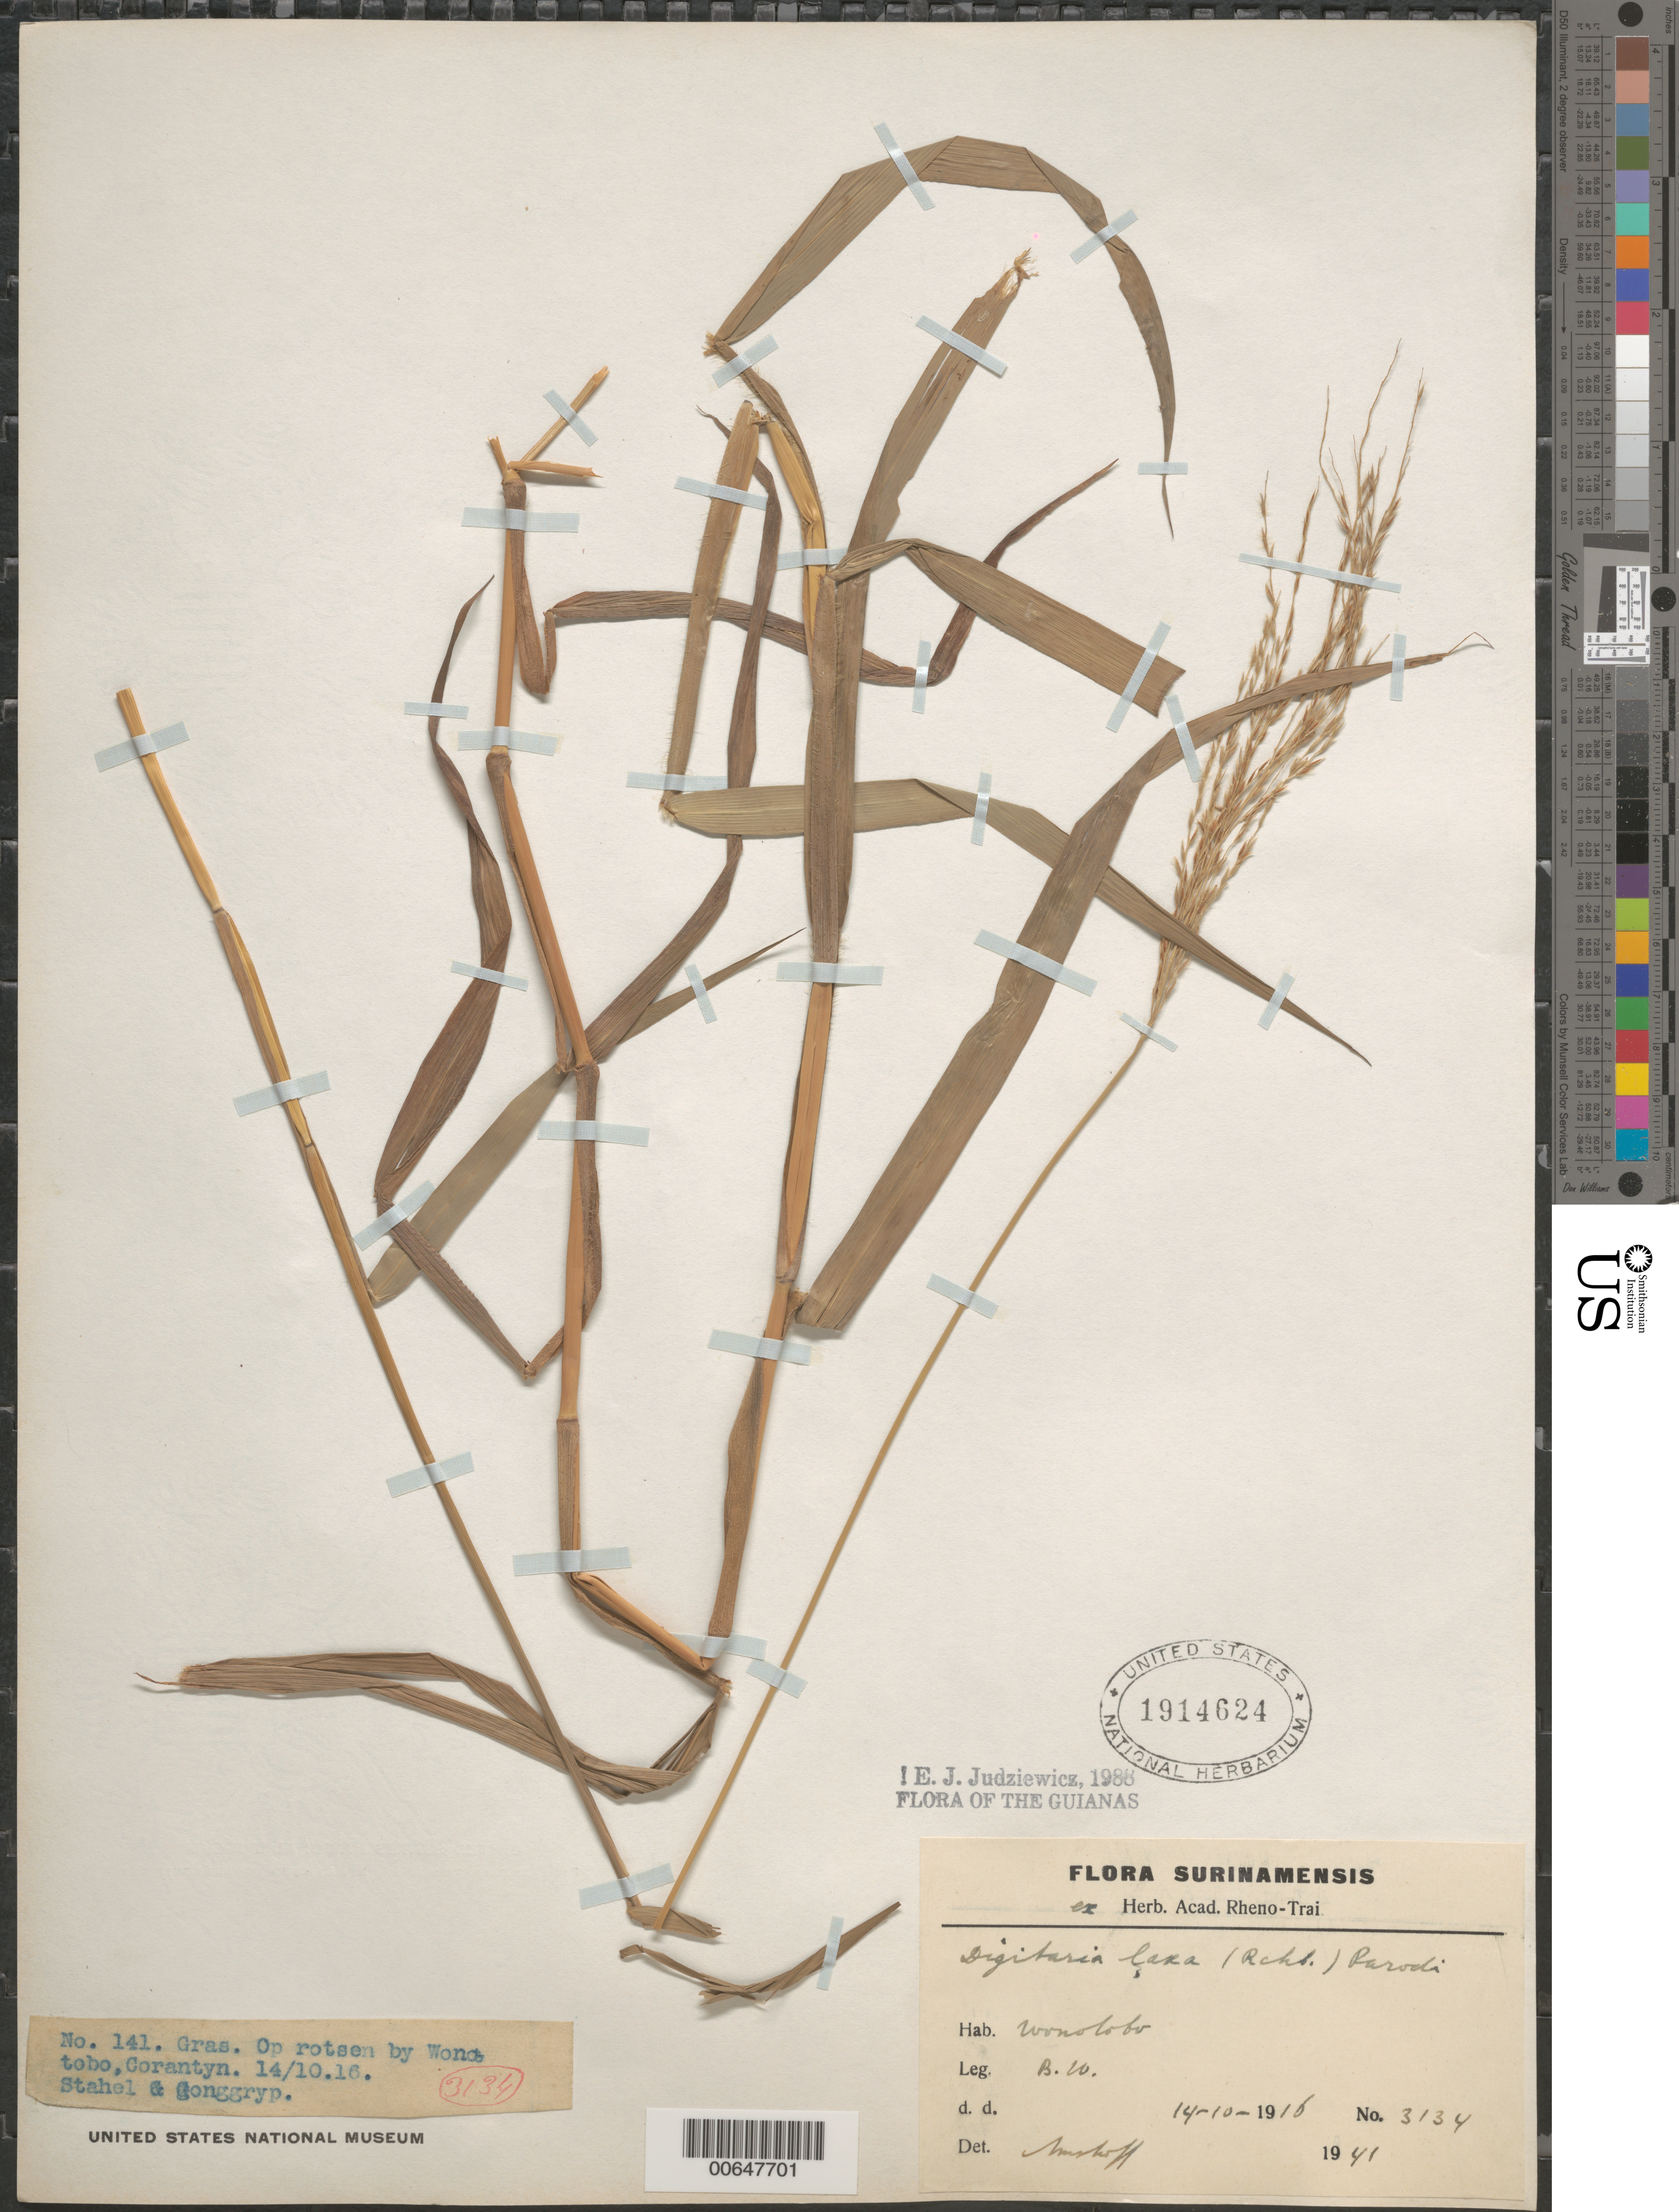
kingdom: Plantae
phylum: Tracheophyta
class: Liliopsida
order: Poales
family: Poaceae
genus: Digitaria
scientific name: Digitaria laxa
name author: (Rchb. ex A. Spreng.) Parodi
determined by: Judziewicz, E. J.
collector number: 3134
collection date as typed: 14-Oct-16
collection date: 1916-10-14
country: Suriname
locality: Wonotobo, near, Corantyne R.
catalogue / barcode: US 1914624